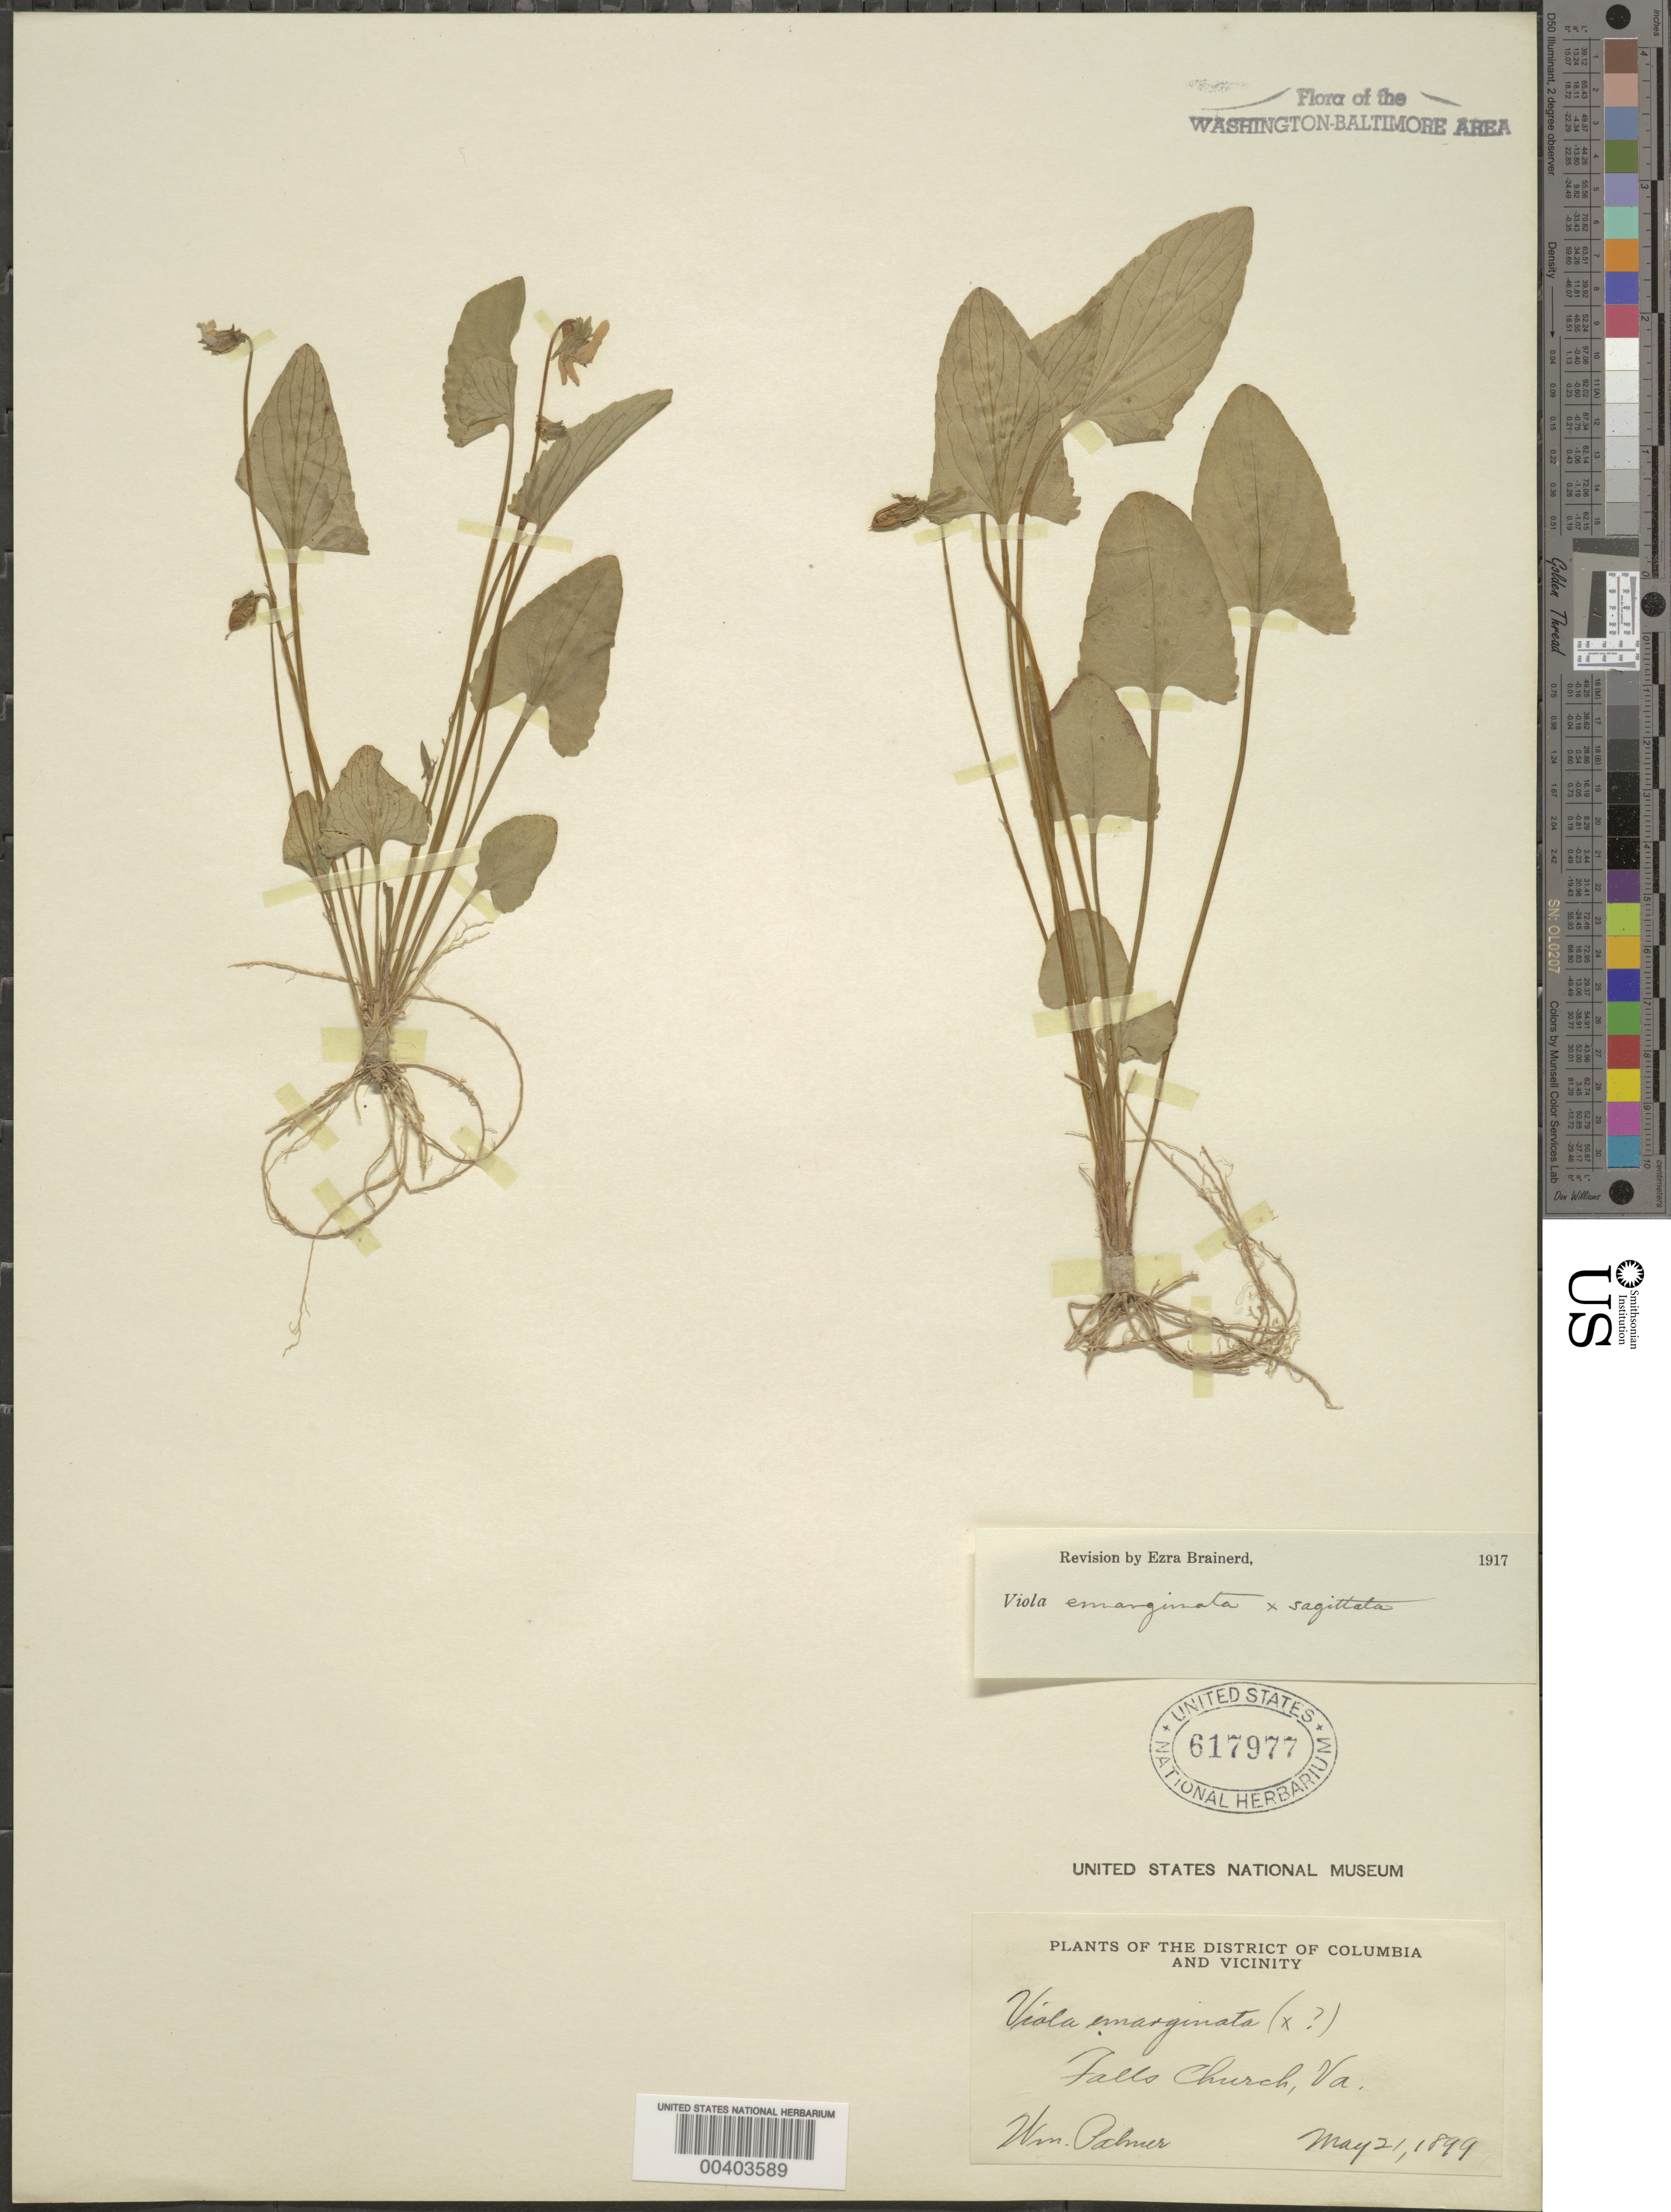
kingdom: Plantae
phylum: Tracheophyta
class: Magnoliopsida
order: Malpighiales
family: Violaceae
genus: Viola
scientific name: Viola sagittata var. sagittata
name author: Aiton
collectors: W. Palmer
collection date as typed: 21 May 1899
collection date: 1899-05-21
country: United States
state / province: Virginia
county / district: City of Falls Church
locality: Falls Church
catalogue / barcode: US 617977